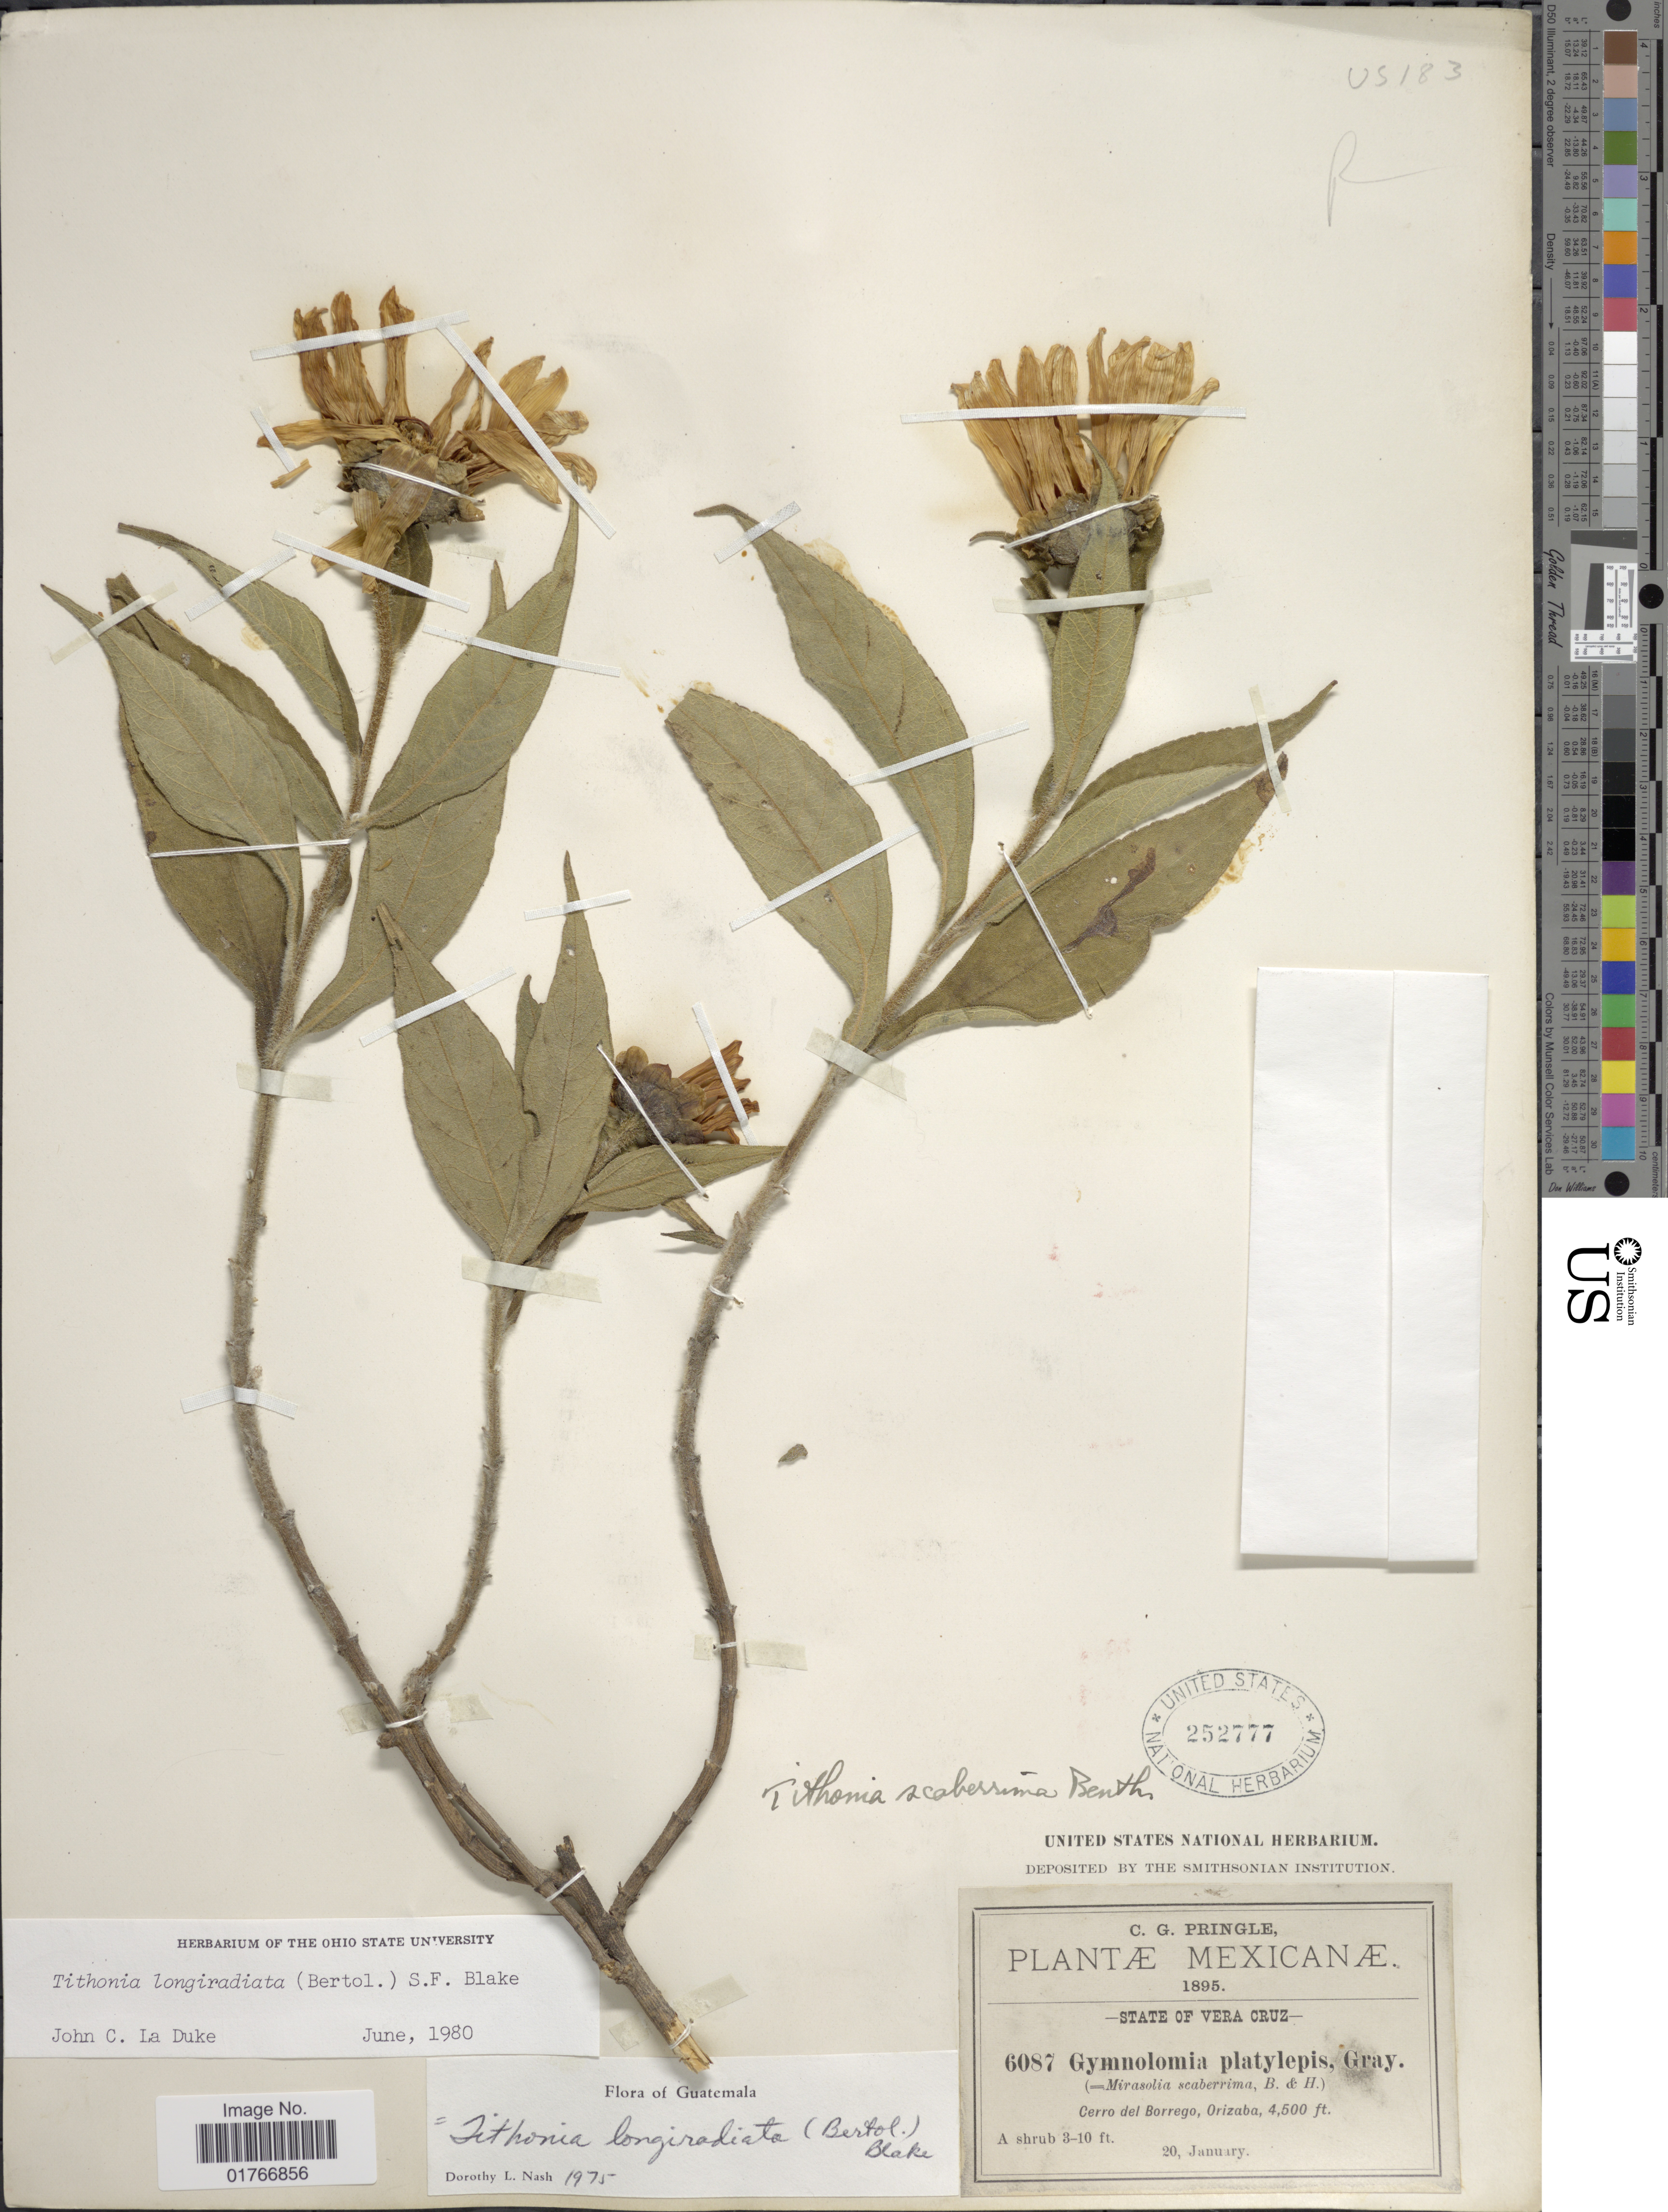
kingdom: Plantae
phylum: Tracheophyta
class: Magnoliopsida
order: Asterales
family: Asteraceae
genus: Tithonia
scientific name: Tithonia longiradiata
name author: (Bertol.) S.F. Blake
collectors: C. G. Pringle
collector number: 6087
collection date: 1895-01-20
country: Mexico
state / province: Veracruz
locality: State of Vera Cruz, Cerro del Borrego, Orizaba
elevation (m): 1372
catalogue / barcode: US 252777